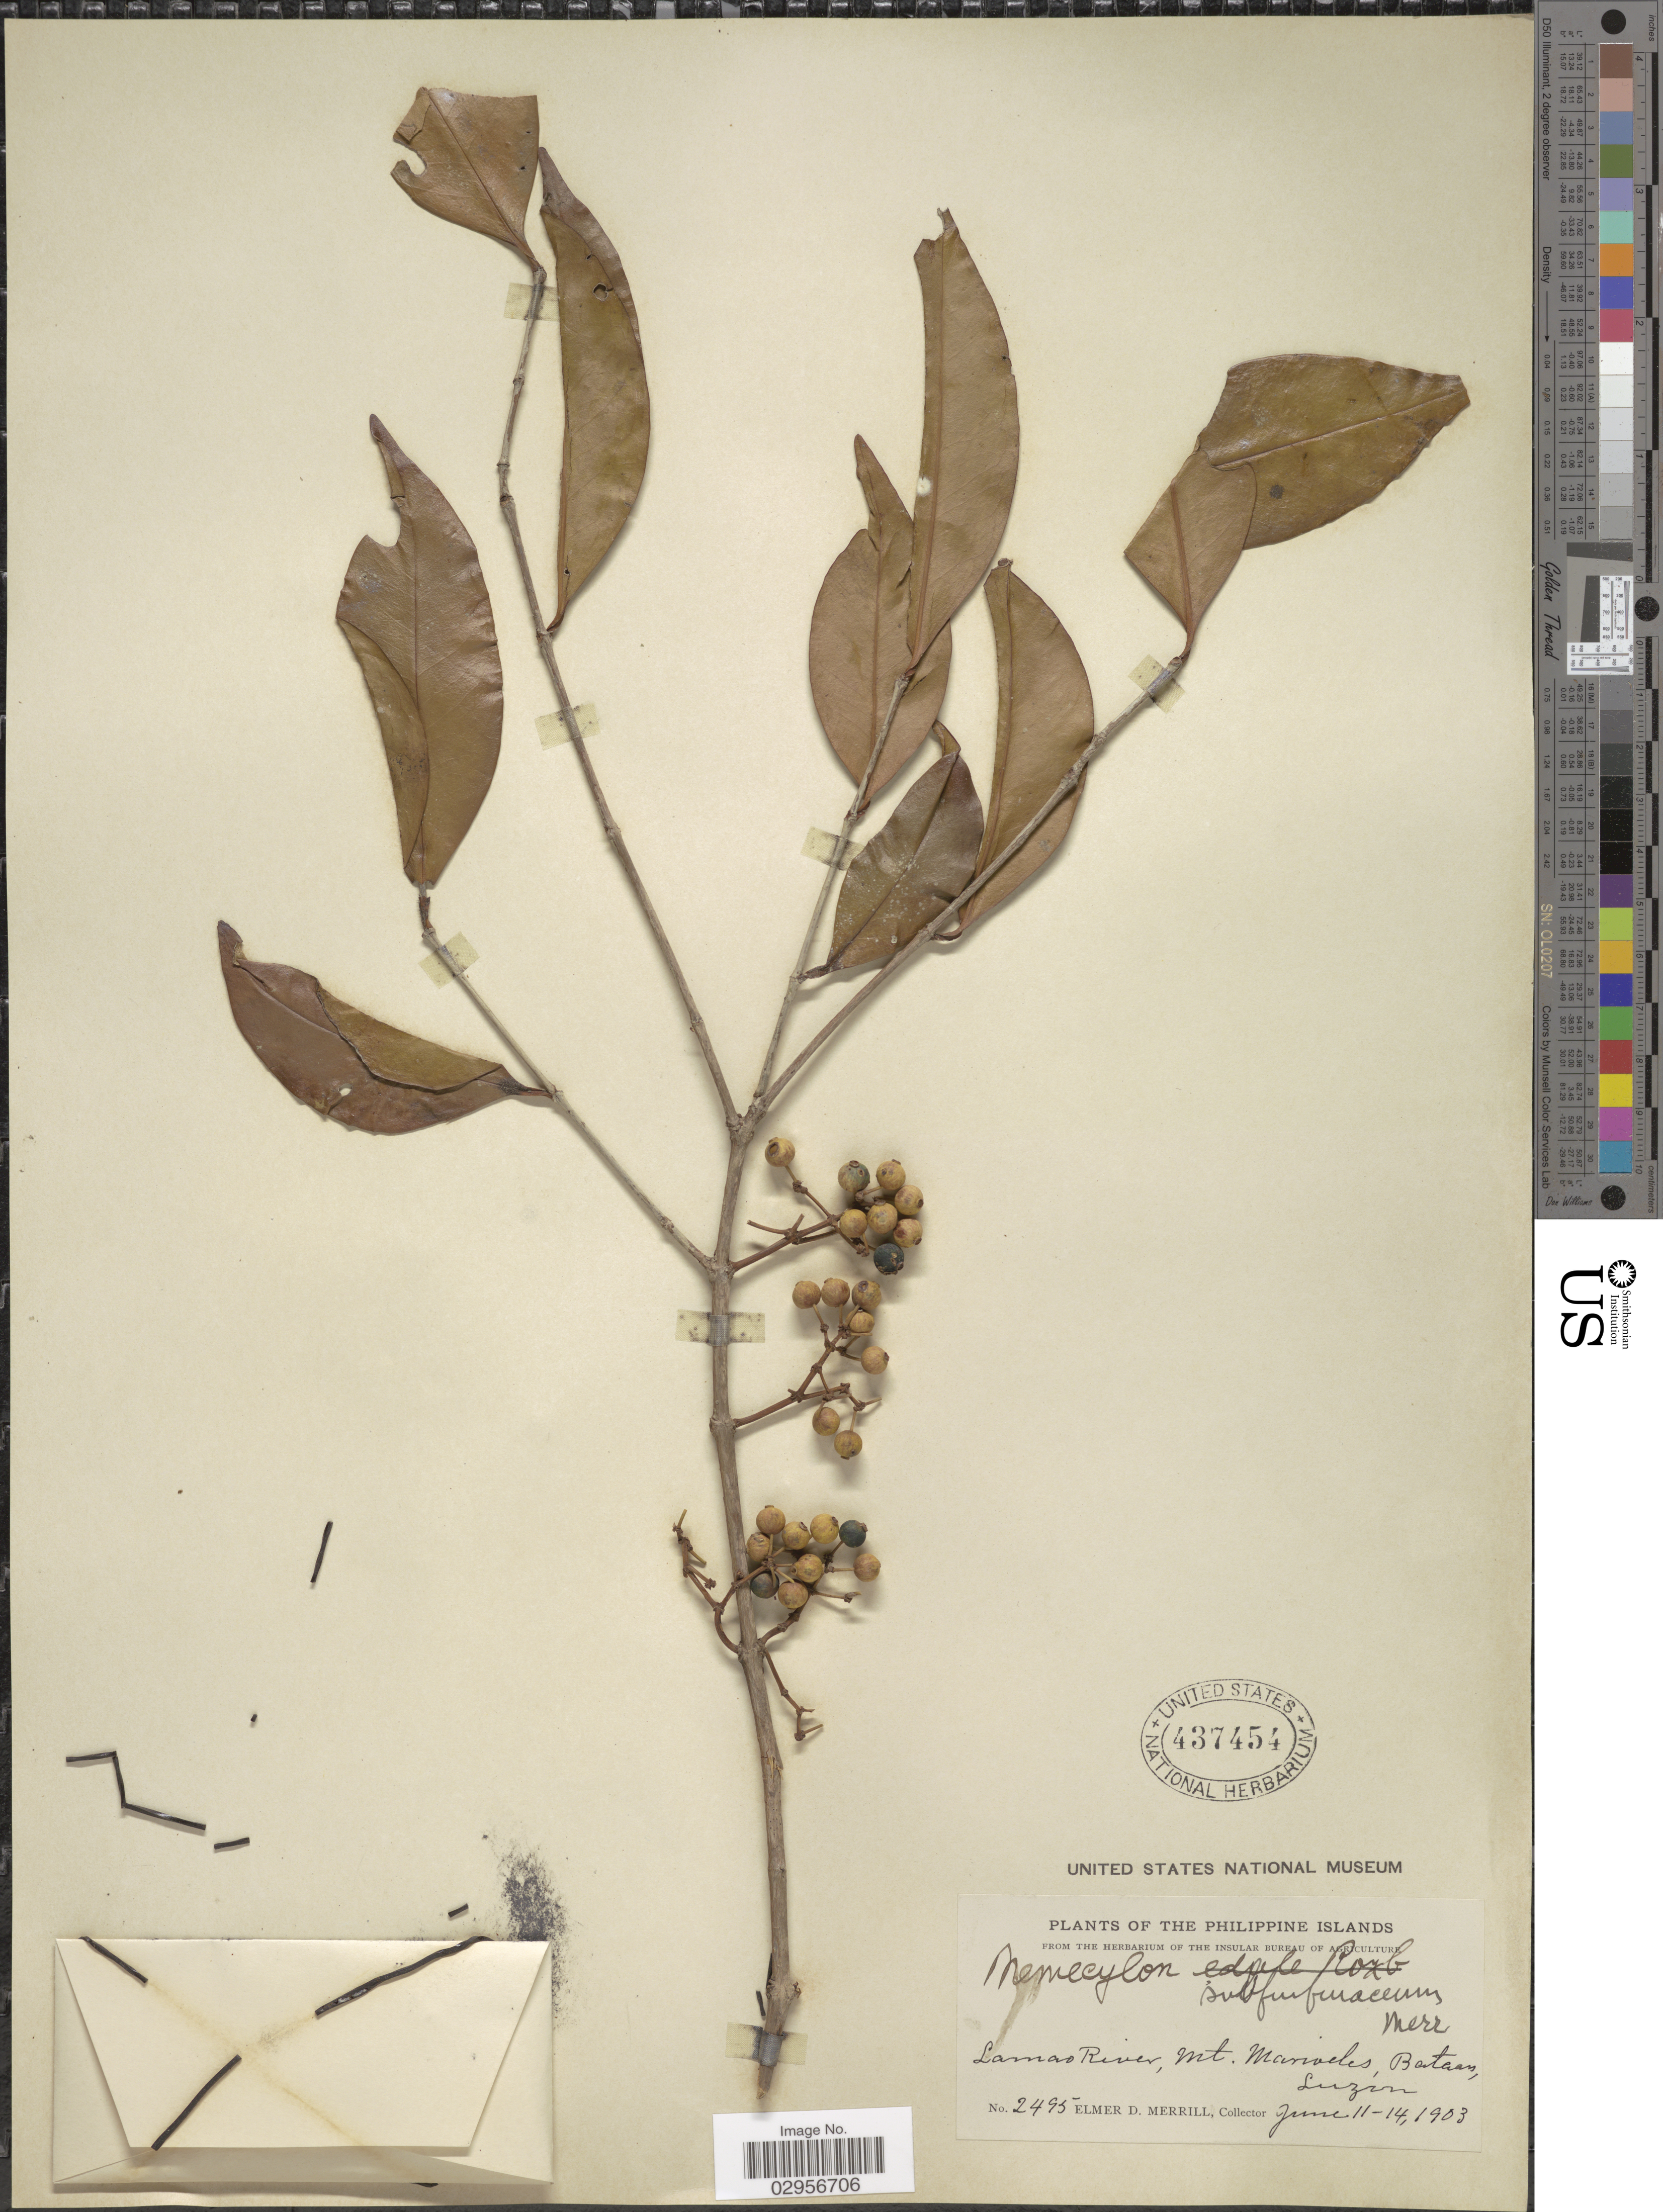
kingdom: Plantae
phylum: Tracheophyta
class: Magnoliopsida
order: Myrtales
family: Melastomataceae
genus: Memecylon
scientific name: Memecylon subfurfuraceum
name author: Merr.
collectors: E. D. Merrill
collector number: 2495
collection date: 1903-06-11/1903-06-14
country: Philippines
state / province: Central Luzon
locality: Lamao River, Mt. Mariveles, Bataan, Luzon.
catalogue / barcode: US 437454